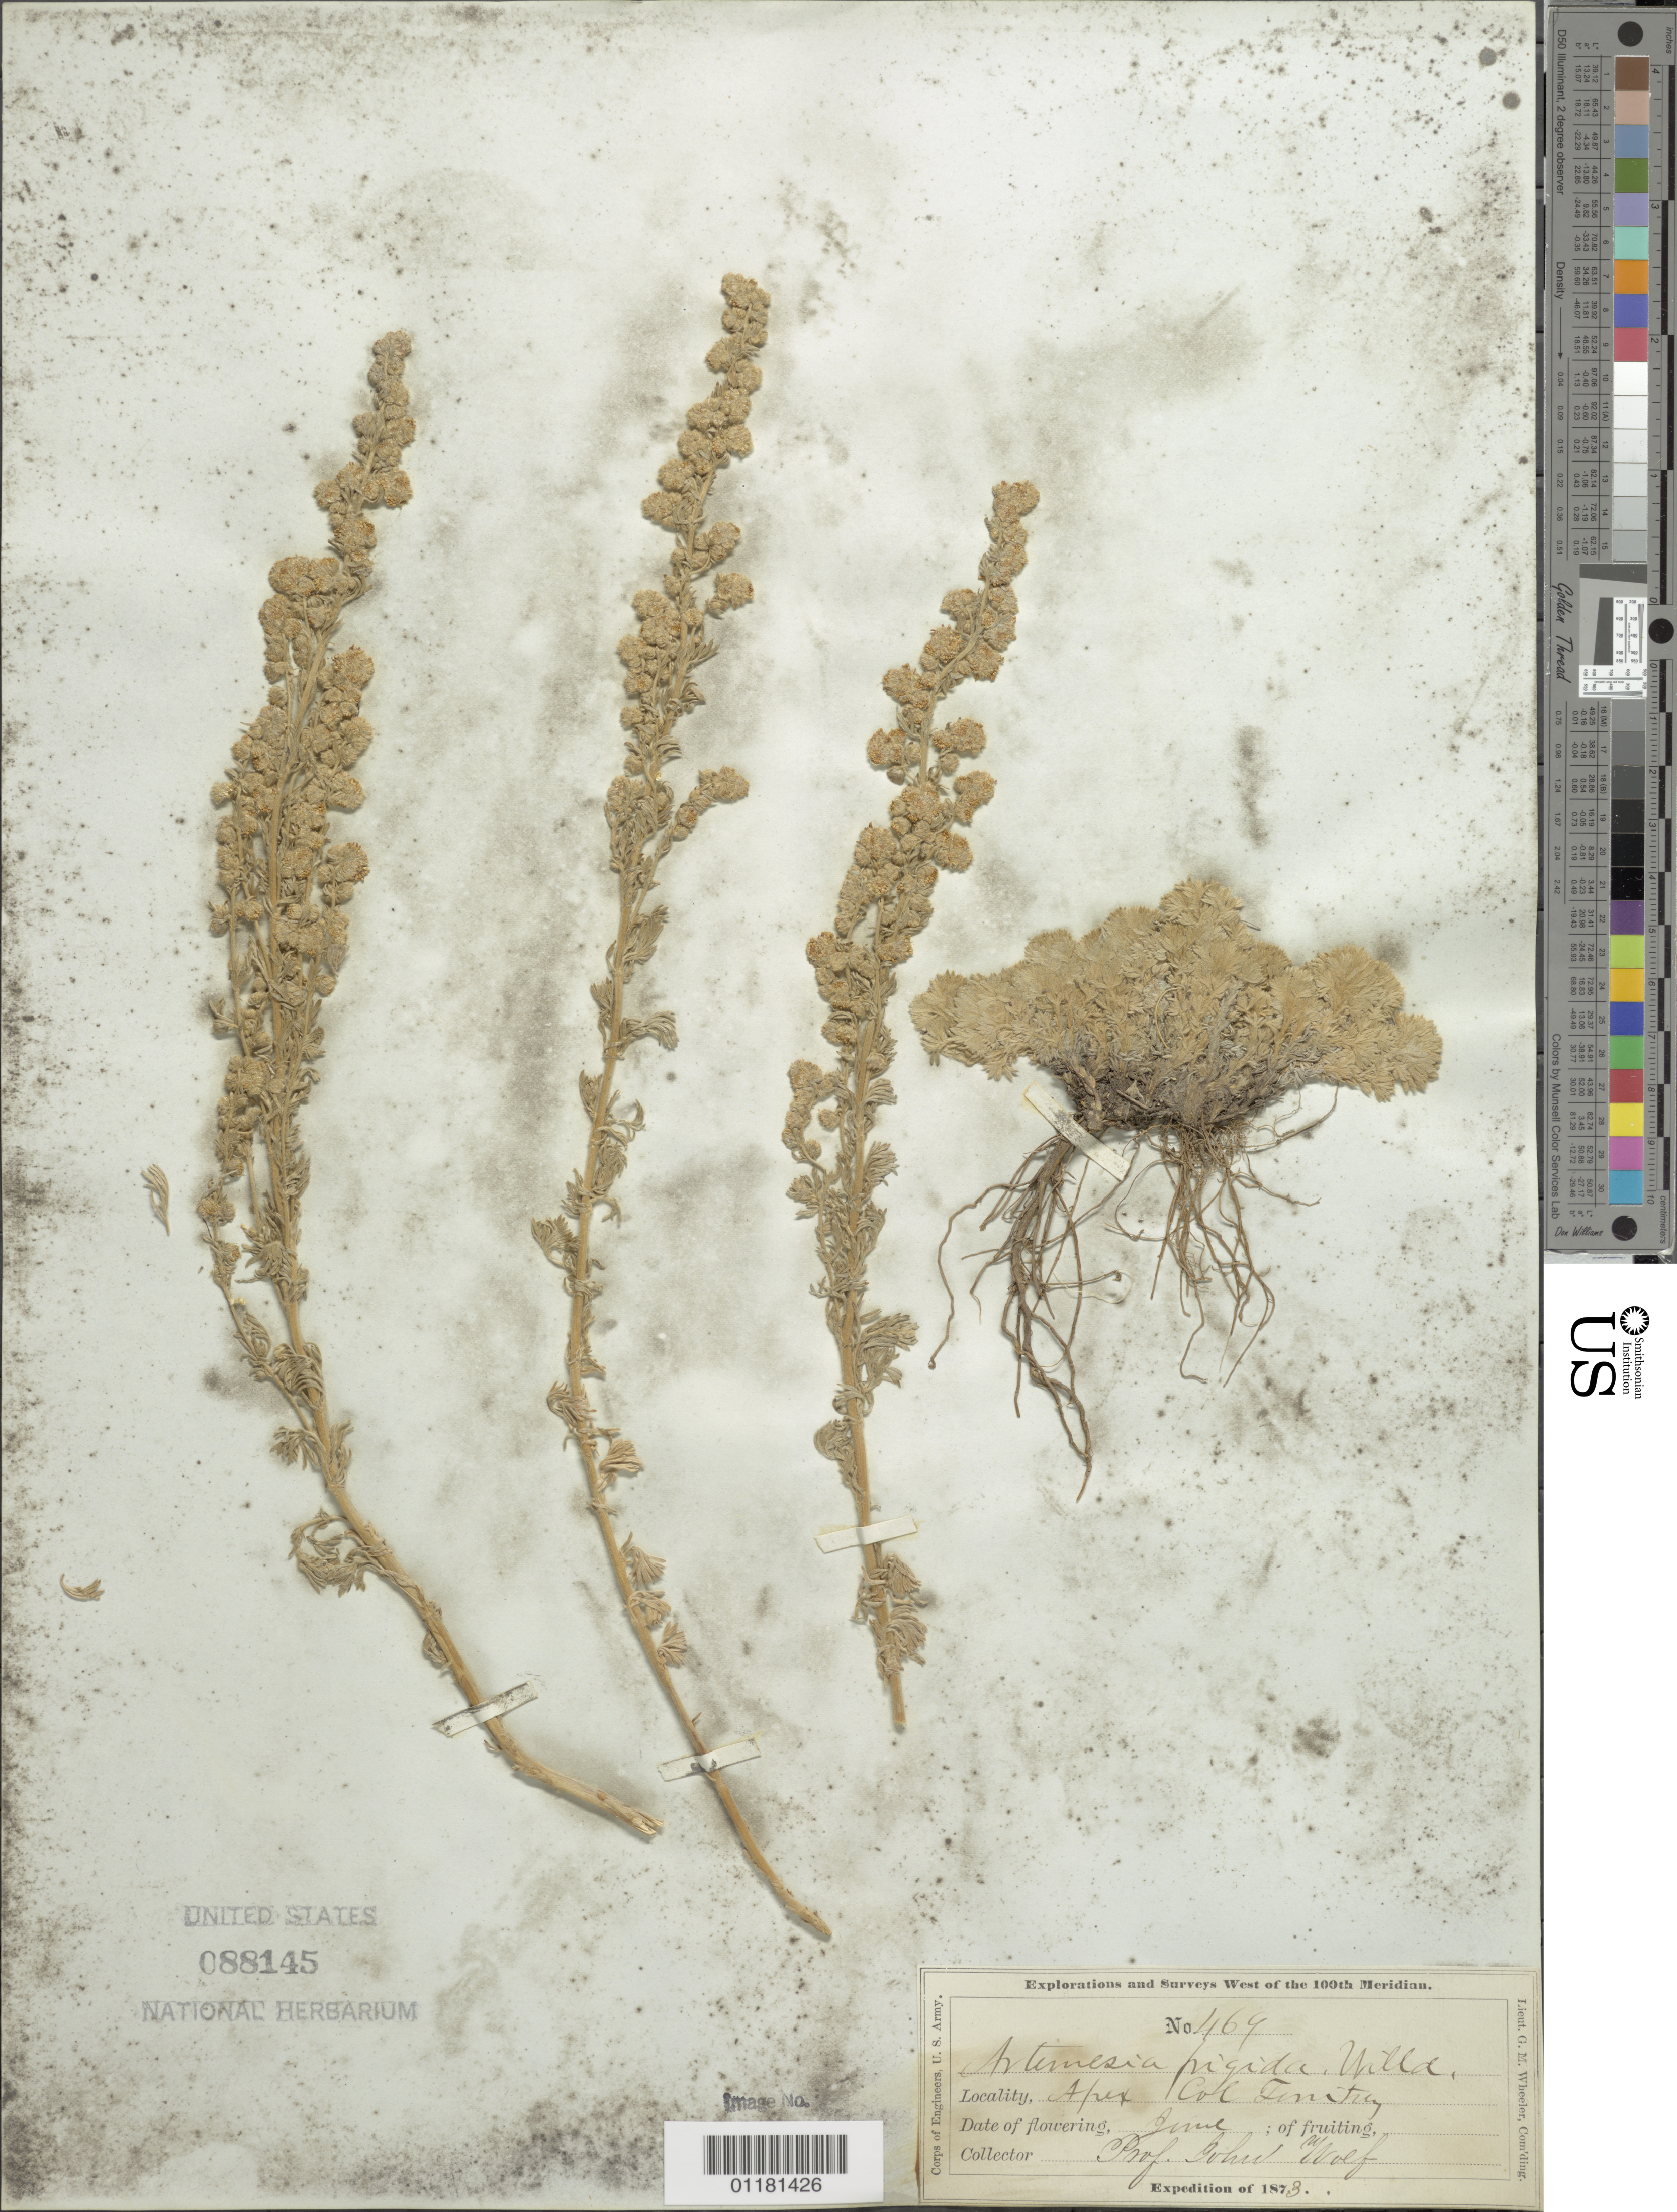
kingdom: Plantae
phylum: Tracheophyta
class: Magnoliopsida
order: Asterales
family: Asteraceae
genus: Artemisia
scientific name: Artemisia frigida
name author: Willd.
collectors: J. Wolf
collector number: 464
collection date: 1873-06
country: United States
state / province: Colorado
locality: Apex. Col Territory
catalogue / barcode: US 88145